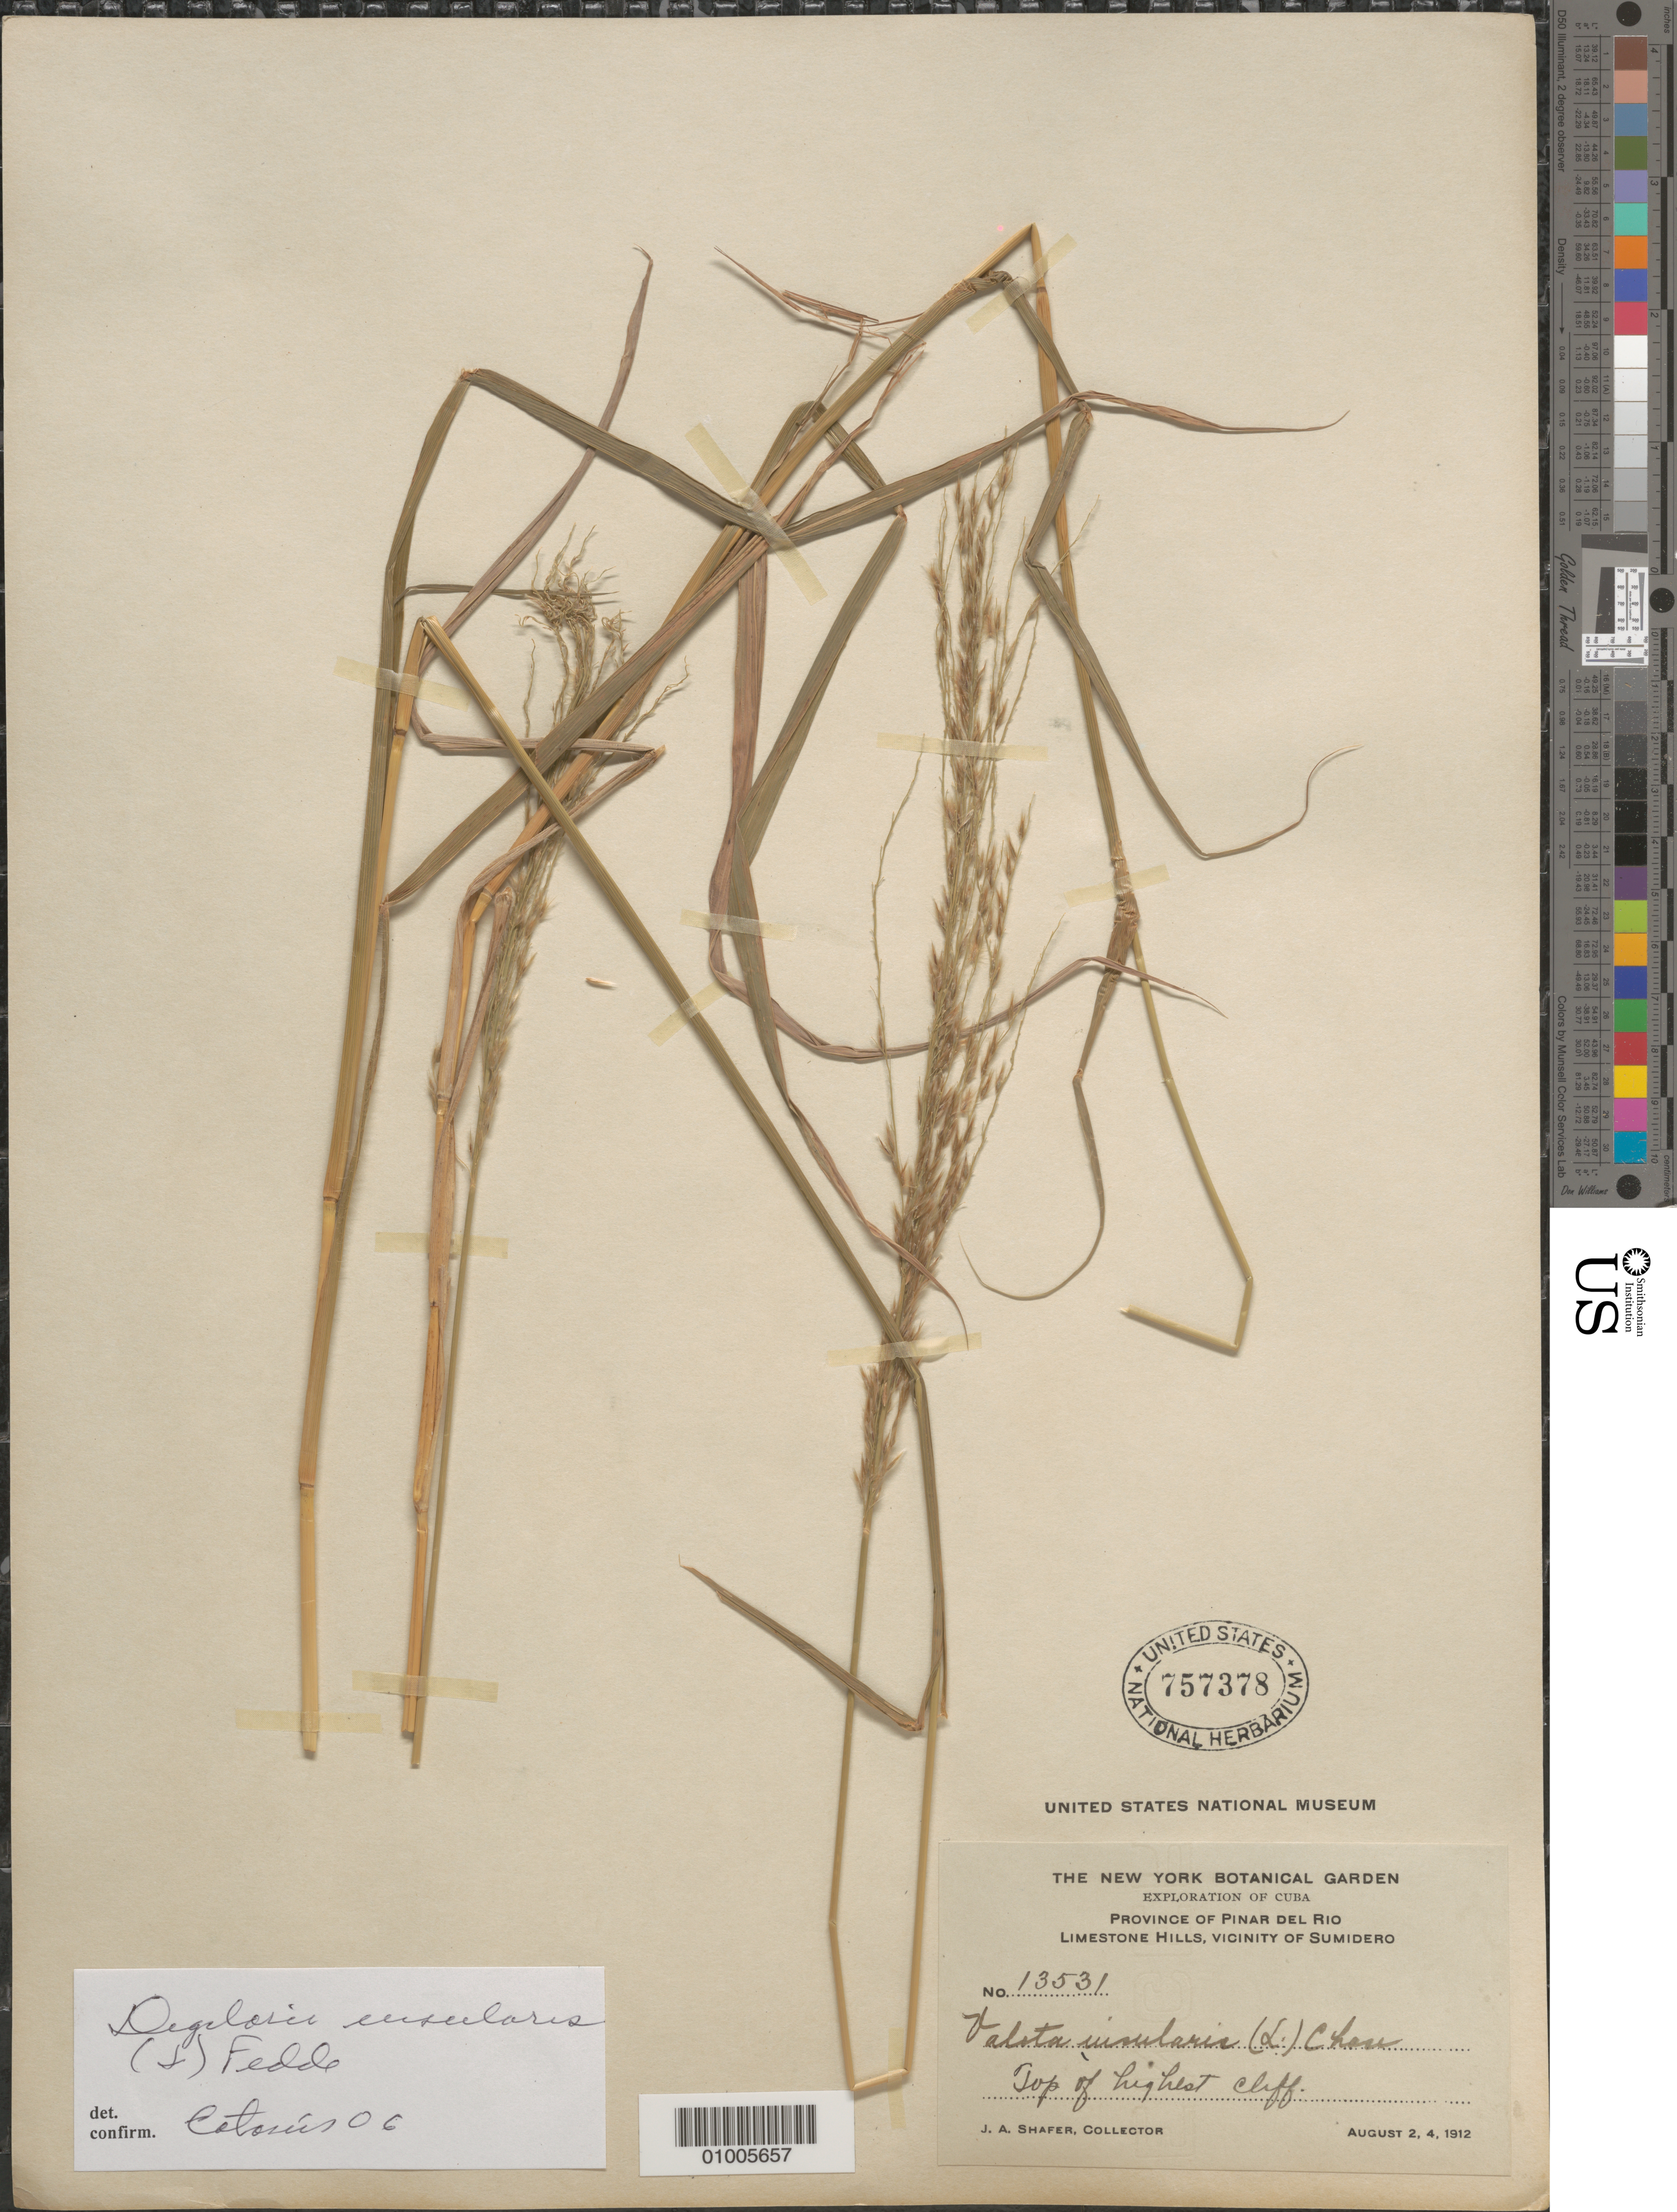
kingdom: Plantae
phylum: Tracheophyta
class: Liliopsida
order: Poales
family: Poaceae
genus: Digitaria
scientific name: Digitaria insularis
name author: (L.) Mez ex Ekman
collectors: J. A. Shafer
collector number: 13531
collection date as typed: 02 Aug 1912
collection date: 1912-08-02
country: Cuba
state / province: Pinar del Rio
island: Cuba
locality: Top oh highest cliff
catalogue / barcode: US 757378